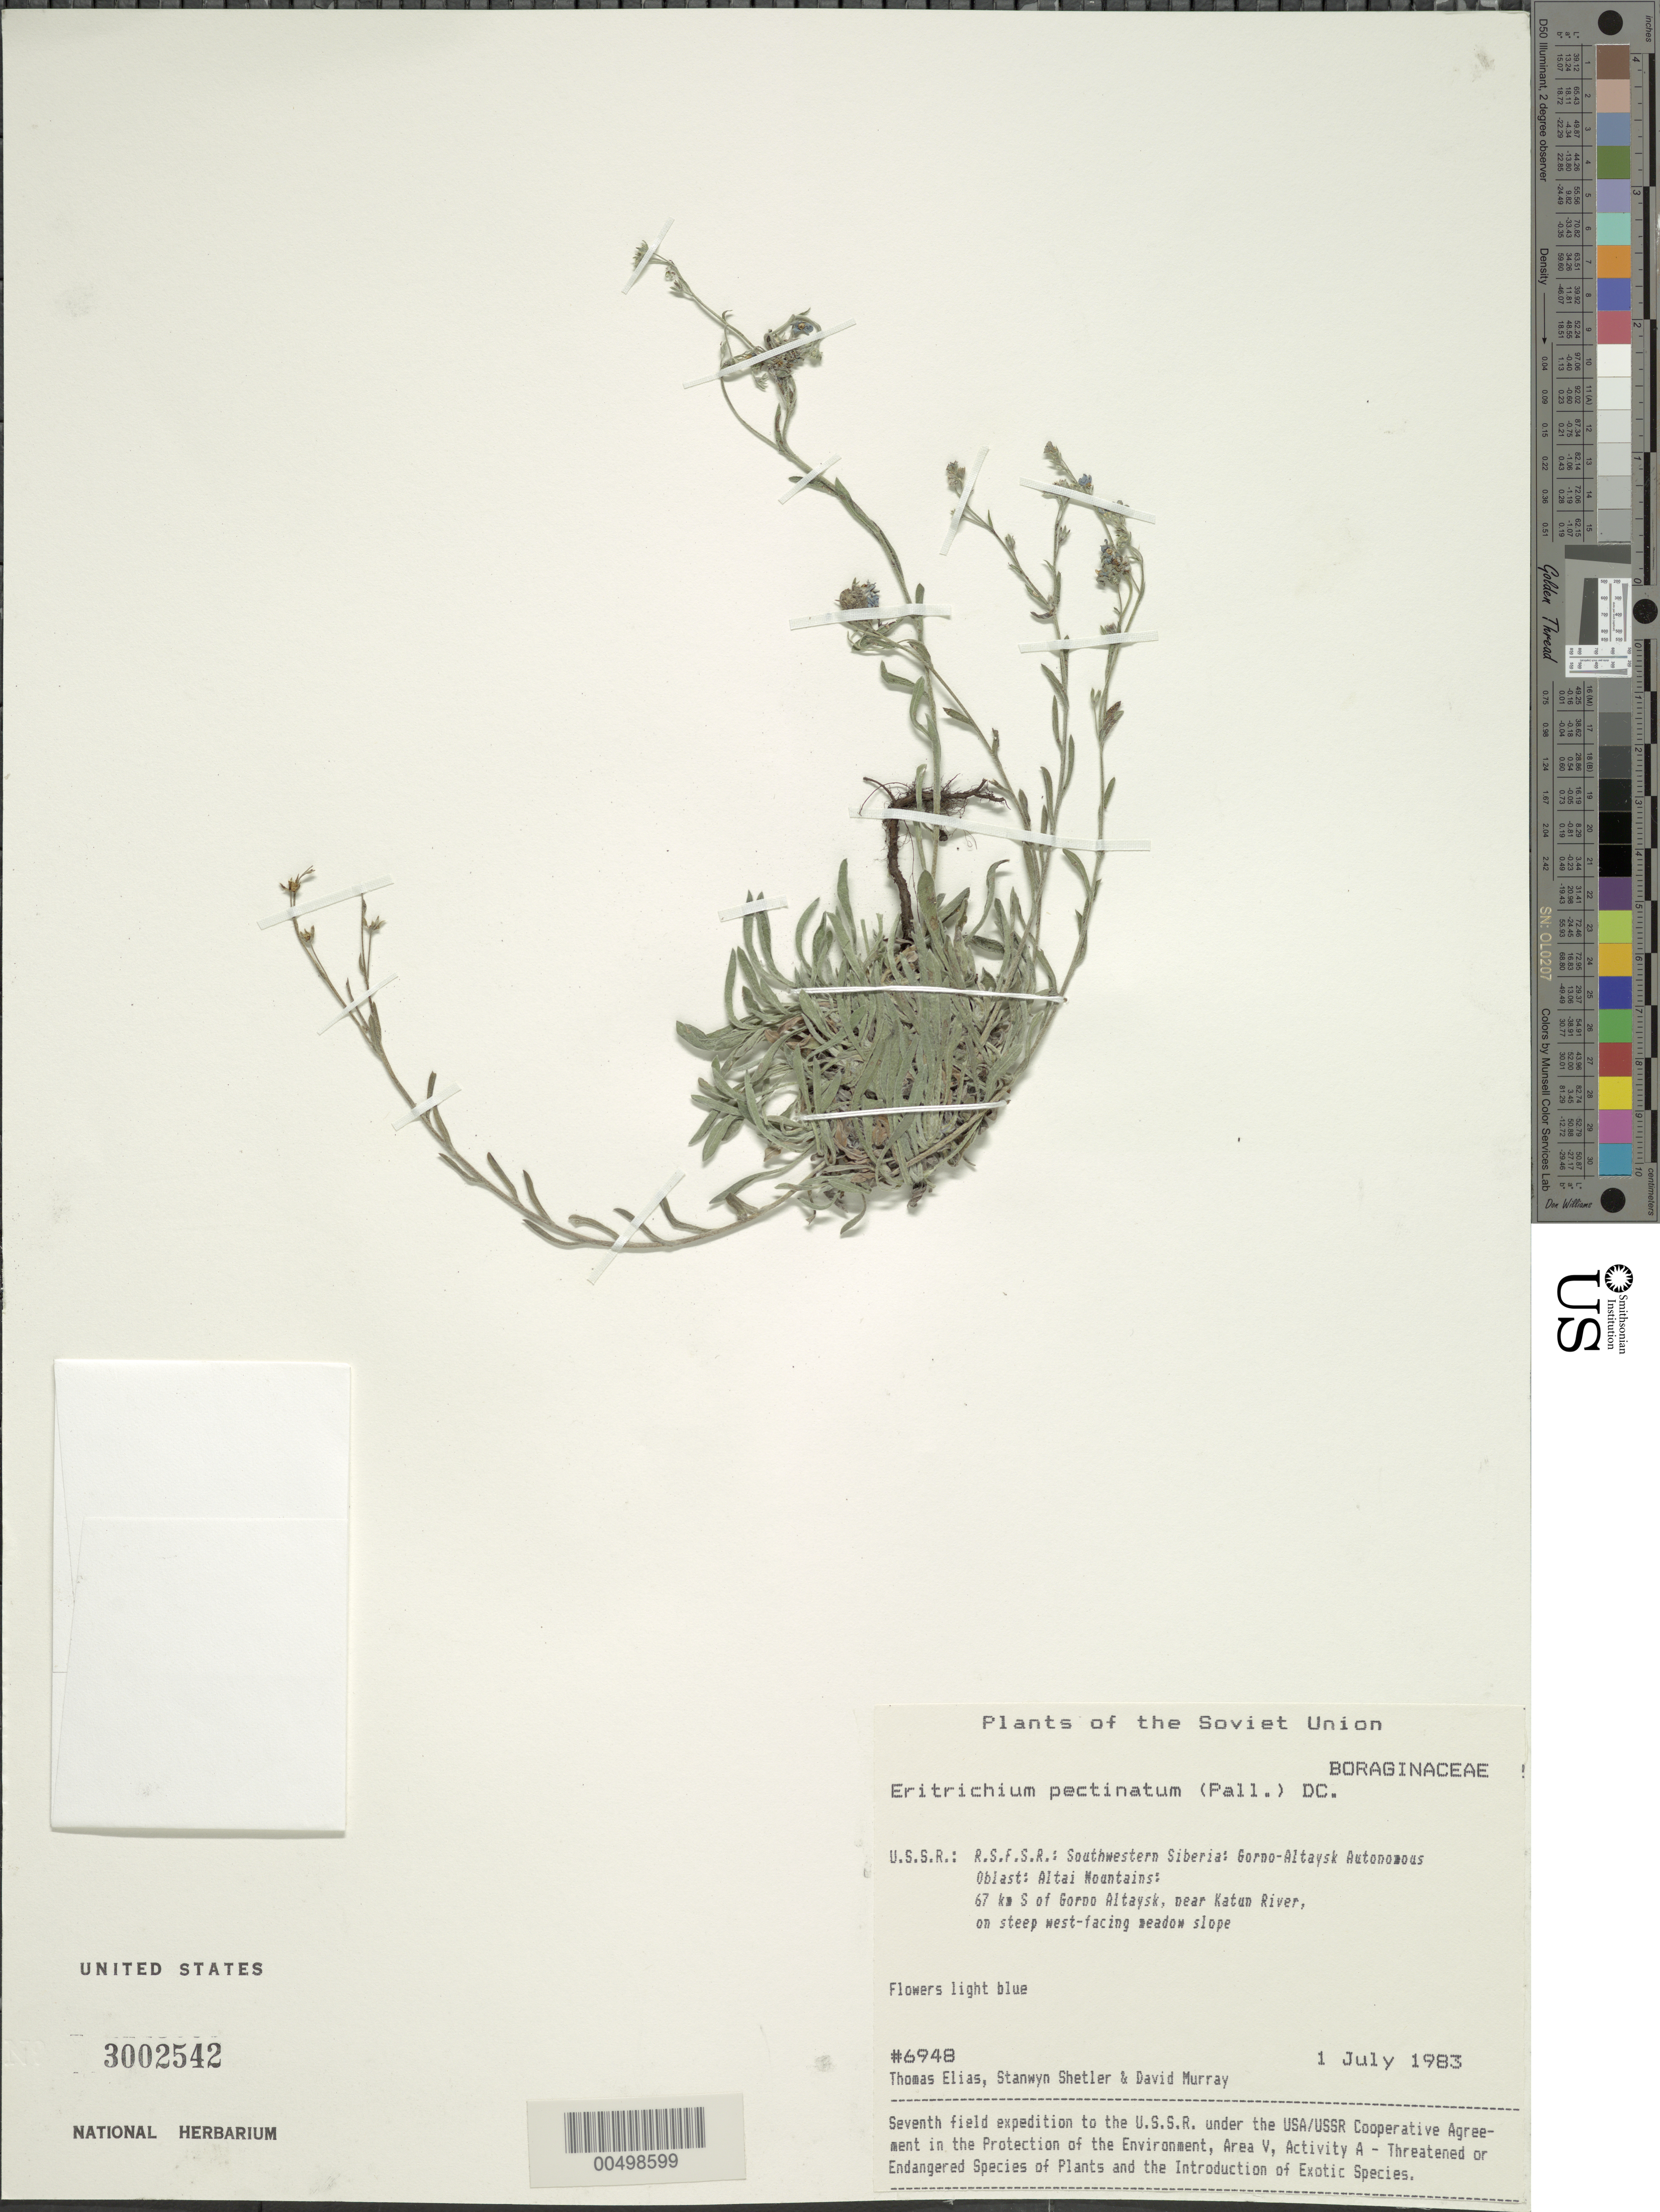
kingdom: Plantae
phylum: Tracheophyta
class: Magnoliopsida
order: Boraginales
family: Boraginaceae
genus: Eritrichium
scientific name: Eritrichium pectinatum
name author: (Pall.) DC.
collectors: T. Elias, S. Shetler & D. F. Murray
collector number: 6948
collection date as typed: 01 Jul 1983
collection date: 1983-07-01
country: Russian Federation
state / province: Altai Republic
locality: Altai Mountains, 67 km S of Gorno-Altaysk, near Katun River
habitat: on steep west-facing meadow slope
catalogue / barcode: US 3002542